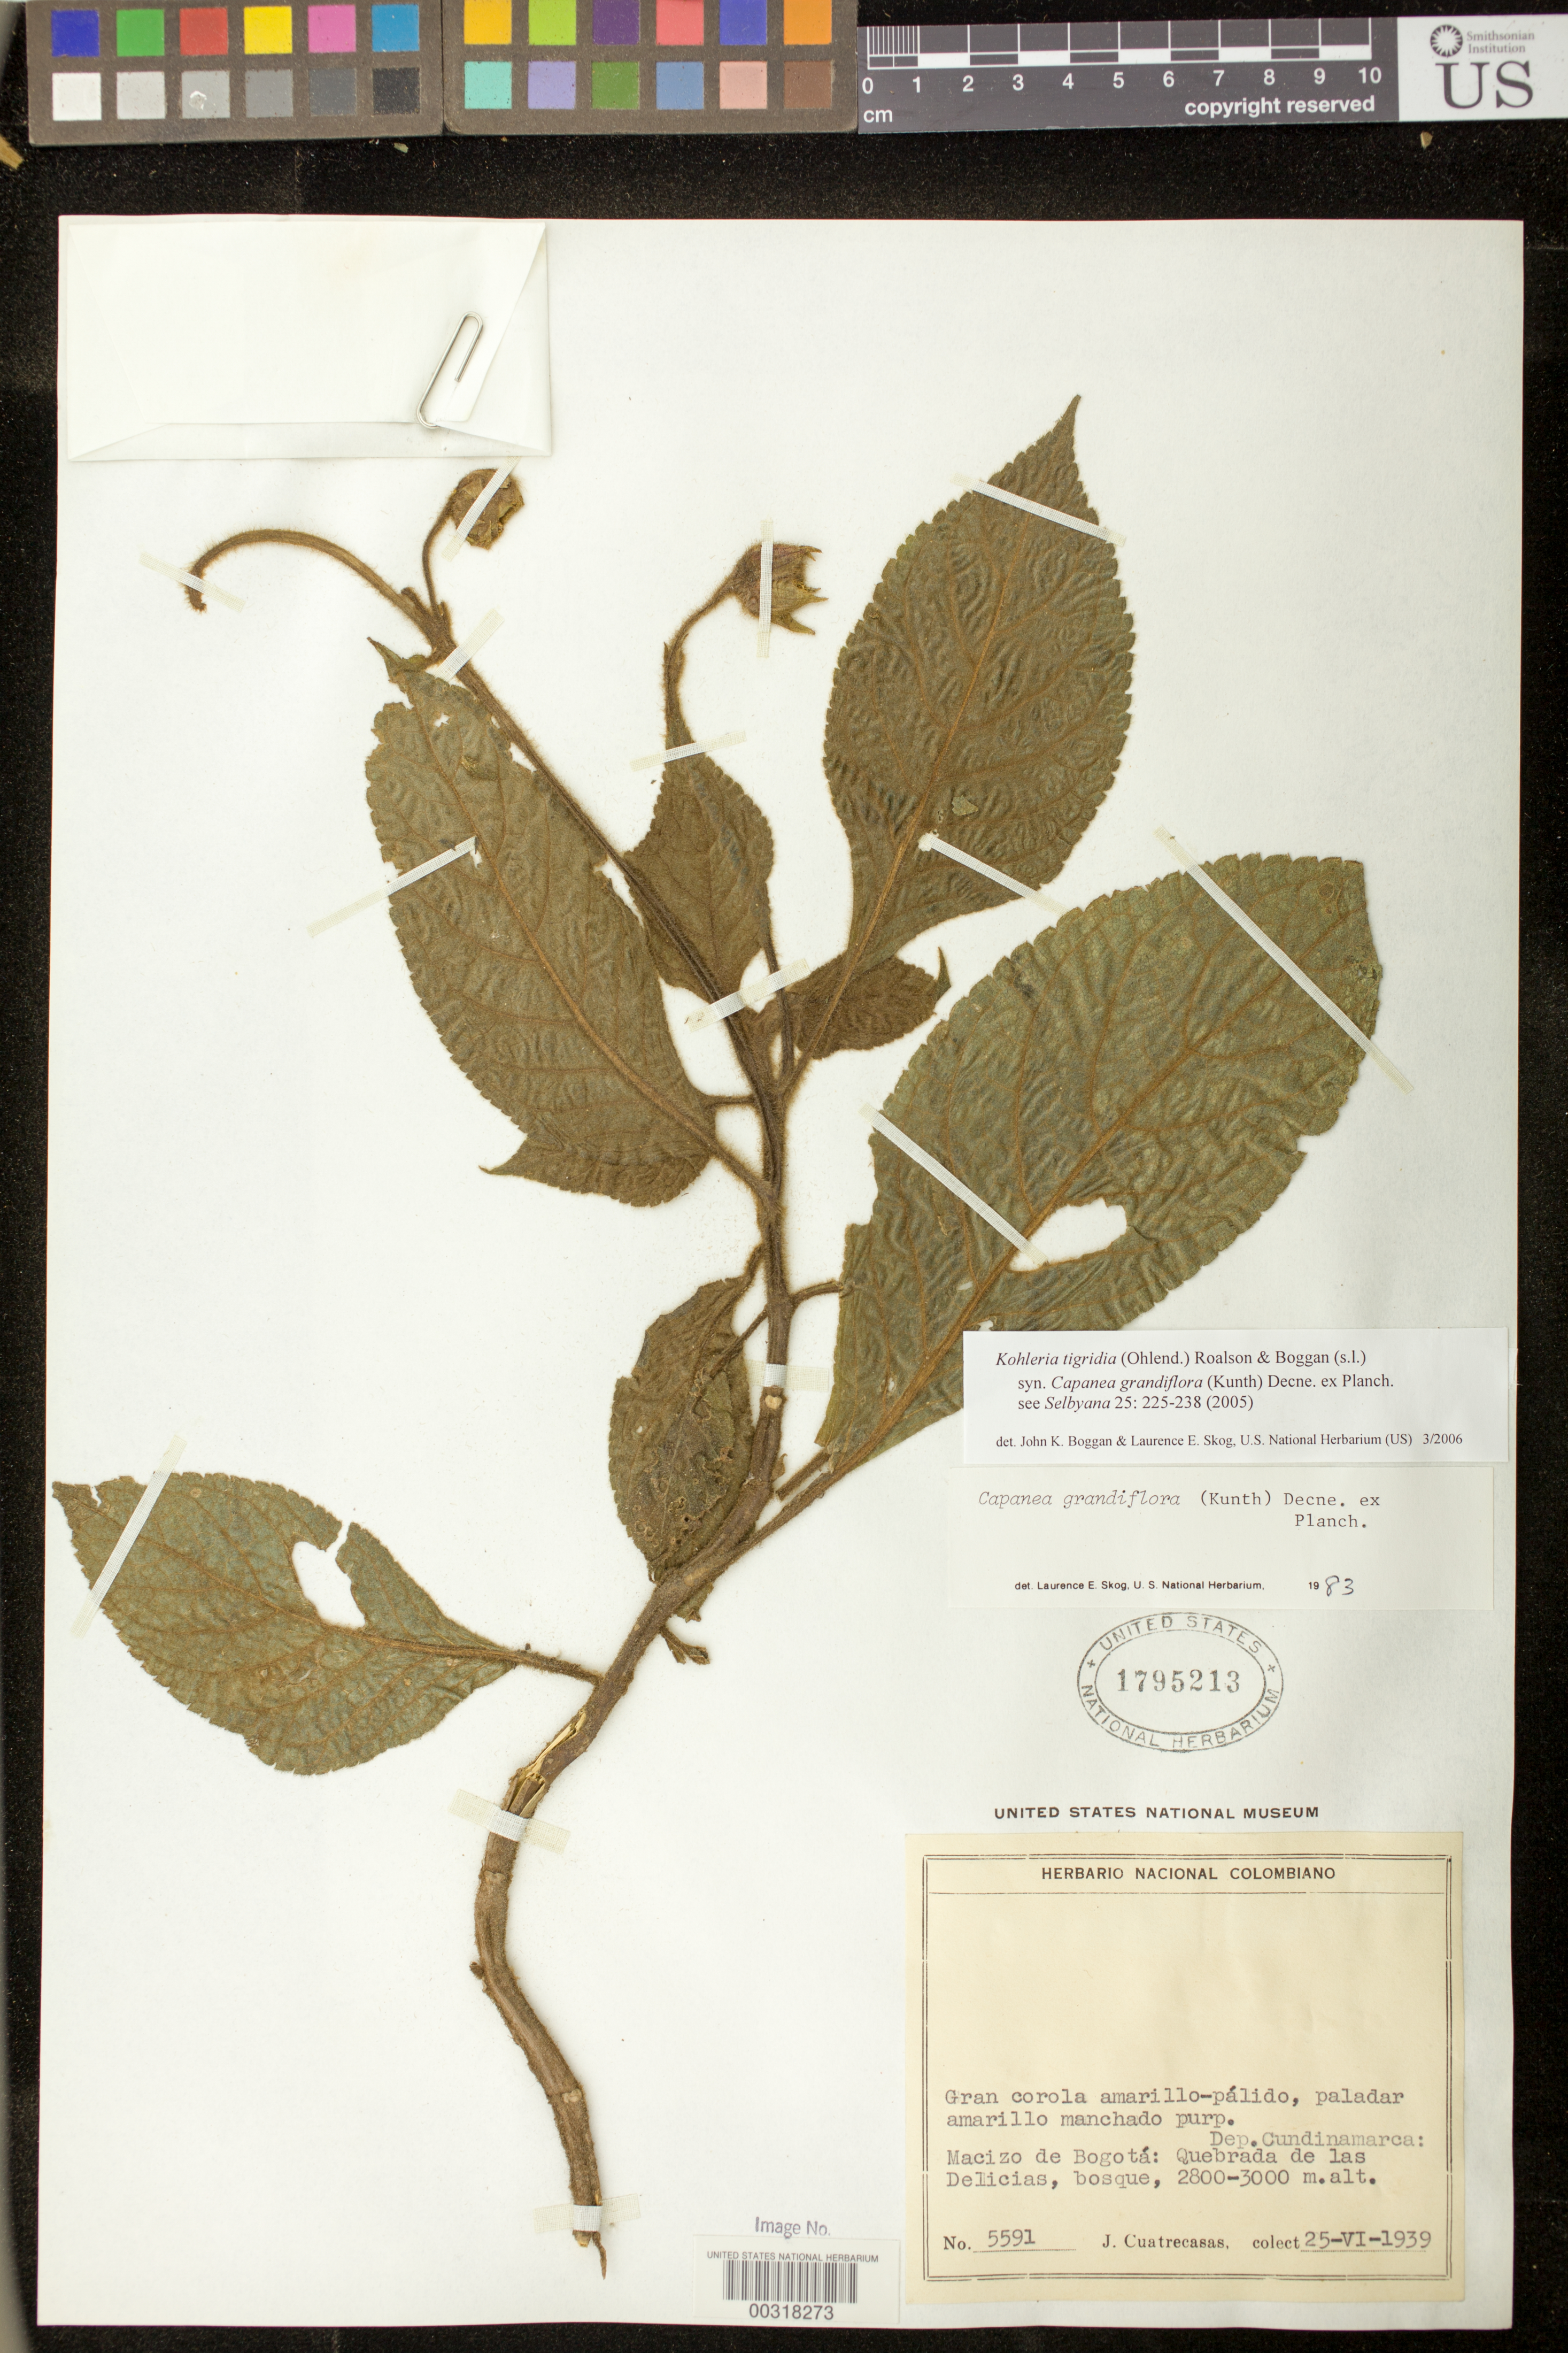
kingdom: Plantae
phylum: Tracheophyta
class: Magnoliopsida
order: Lamiales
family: Gesneriaceae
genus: Kohleria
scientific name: Kohleria tigridia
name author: (Ohlend.) Roalson & Boggan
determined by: Boggan, J. K.; Skog, L. E.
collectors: J. Cuatrecasas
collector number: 5591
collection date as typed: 25 Jun 1939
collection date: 1939-06-25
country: Colombia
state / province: Cundinamarca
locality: Macizo de Bogota, Quebrada de las Delicias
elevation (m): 2800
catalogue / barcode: US 1795213